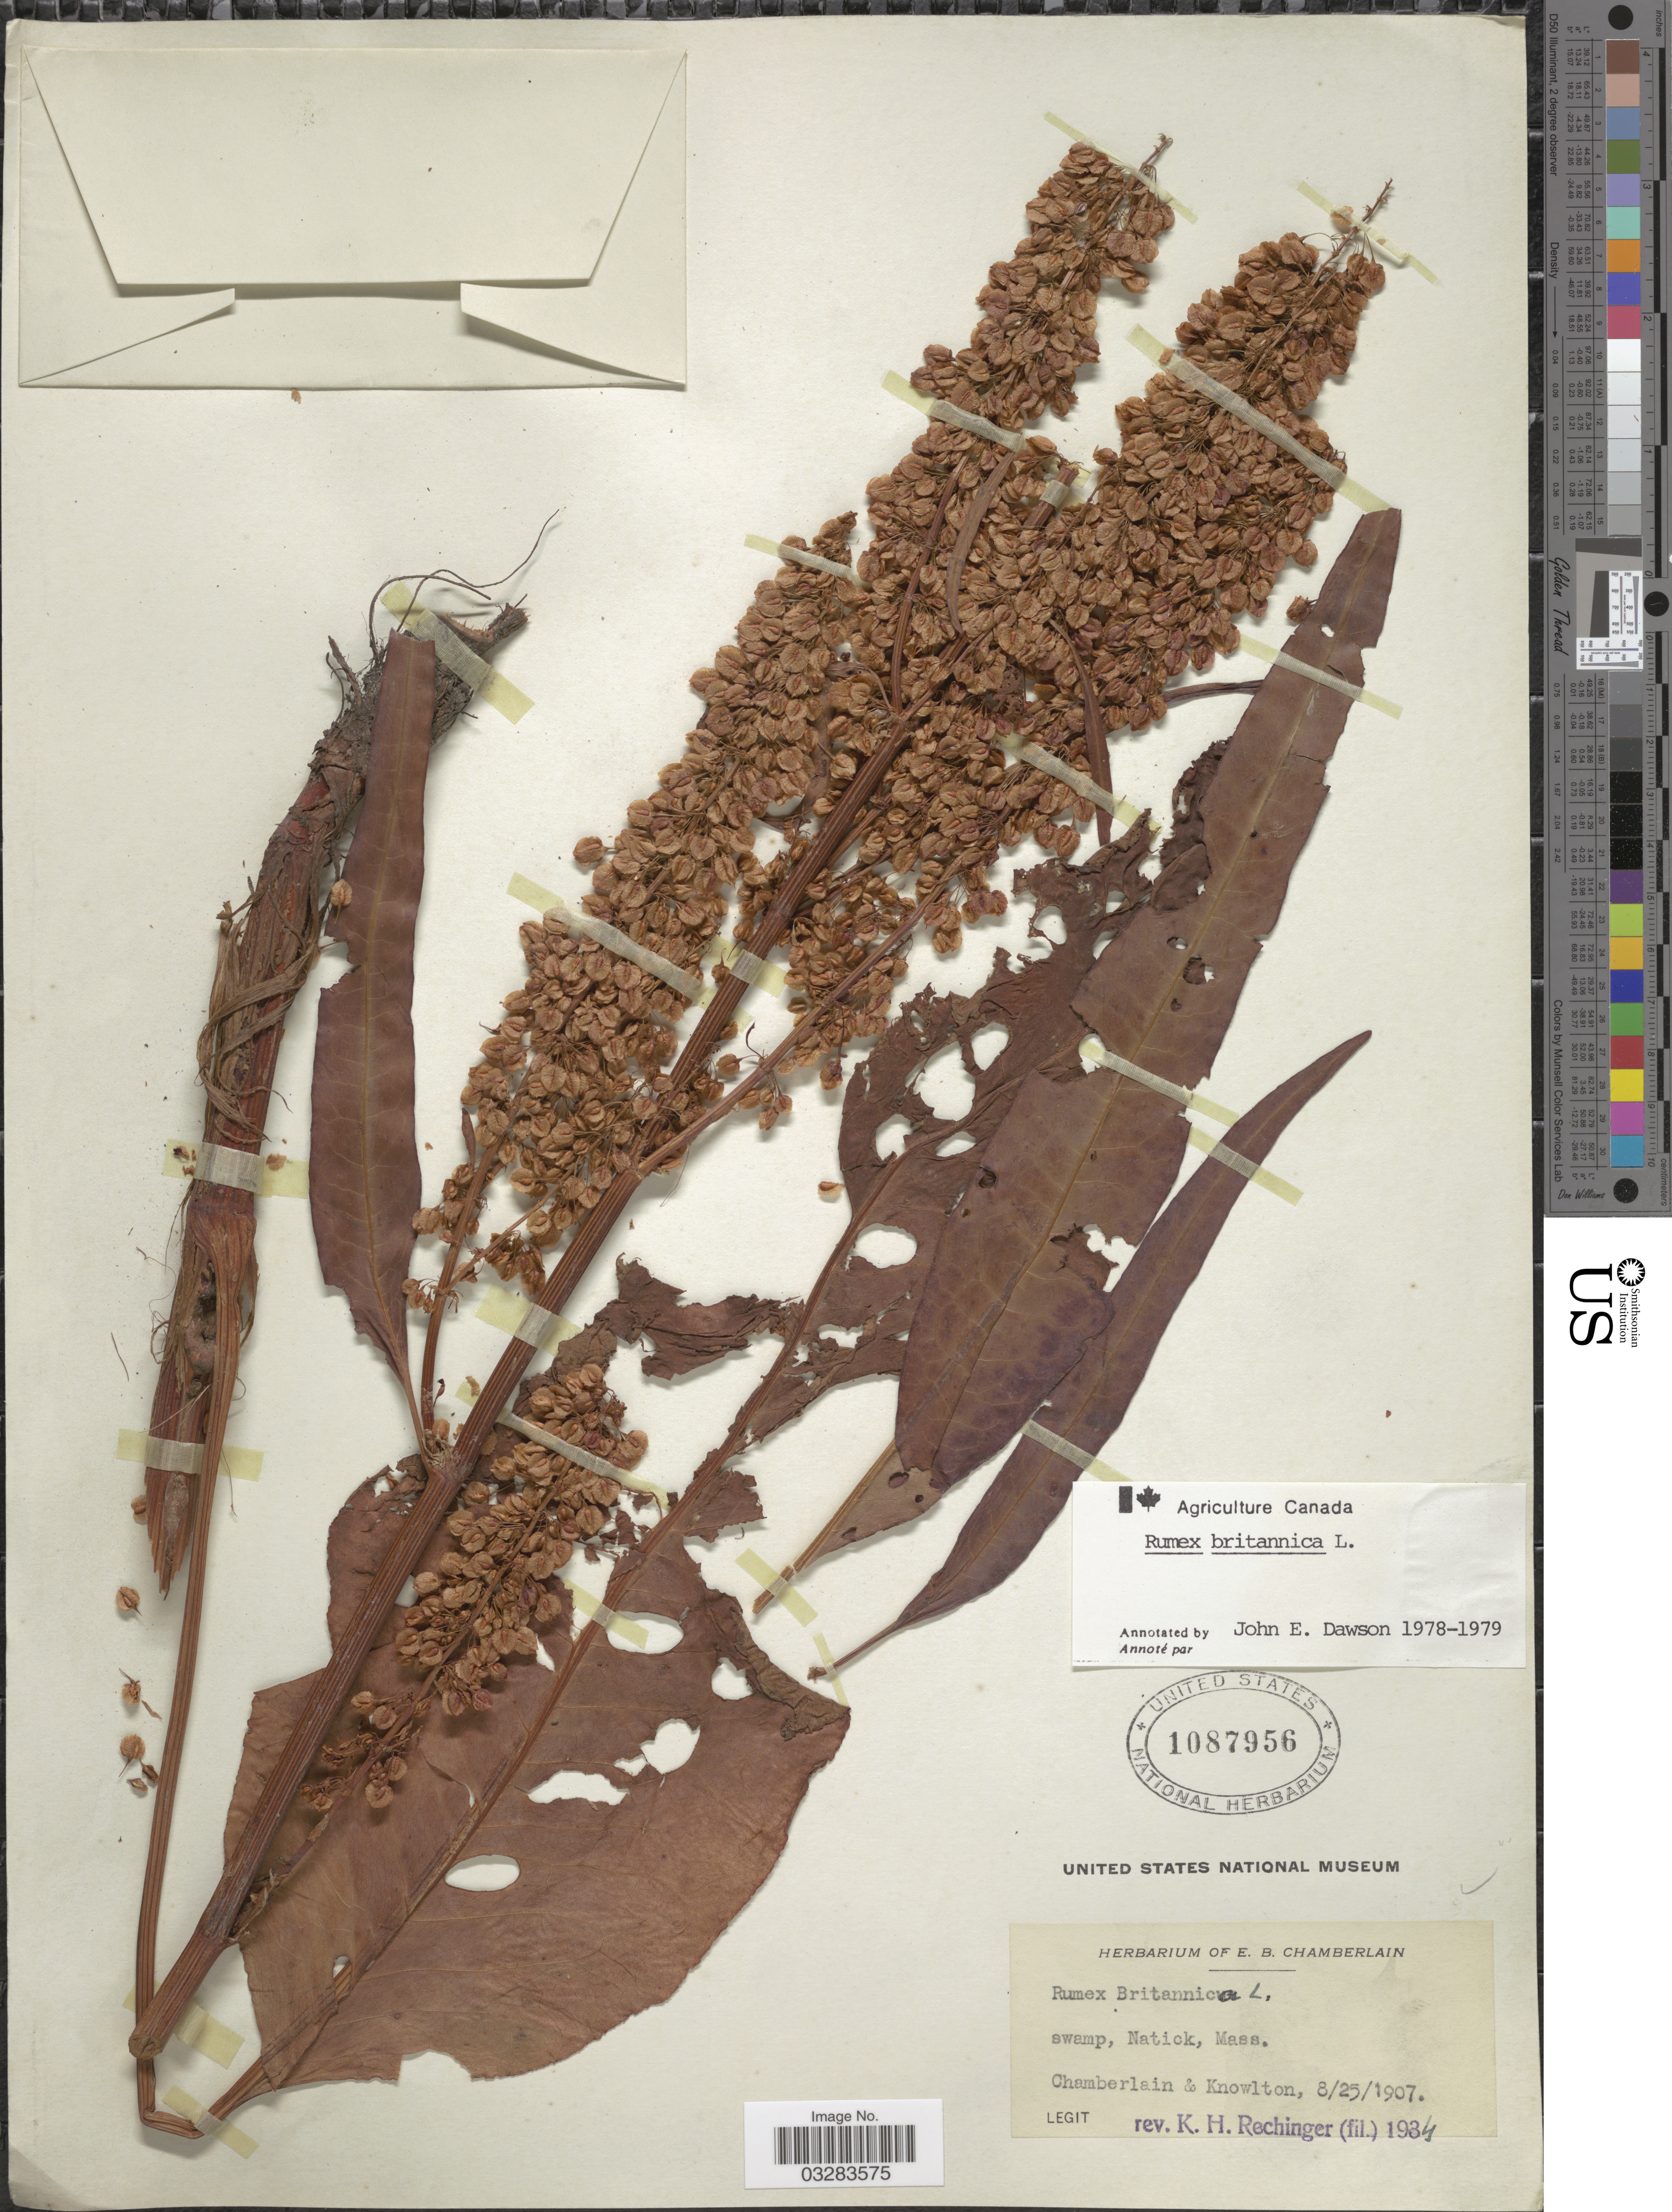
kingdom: Plantae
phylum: Tracheophyta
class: Magnoliopsida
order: Caryophyllales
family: Polygonaceae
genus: Rumex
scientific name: Rumex britannica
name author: L.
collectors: E. Chamberlain & -. Knowlton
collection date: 1907-08-25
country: United States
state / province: Massachusetts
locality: Natick.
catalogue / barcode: US 1087956